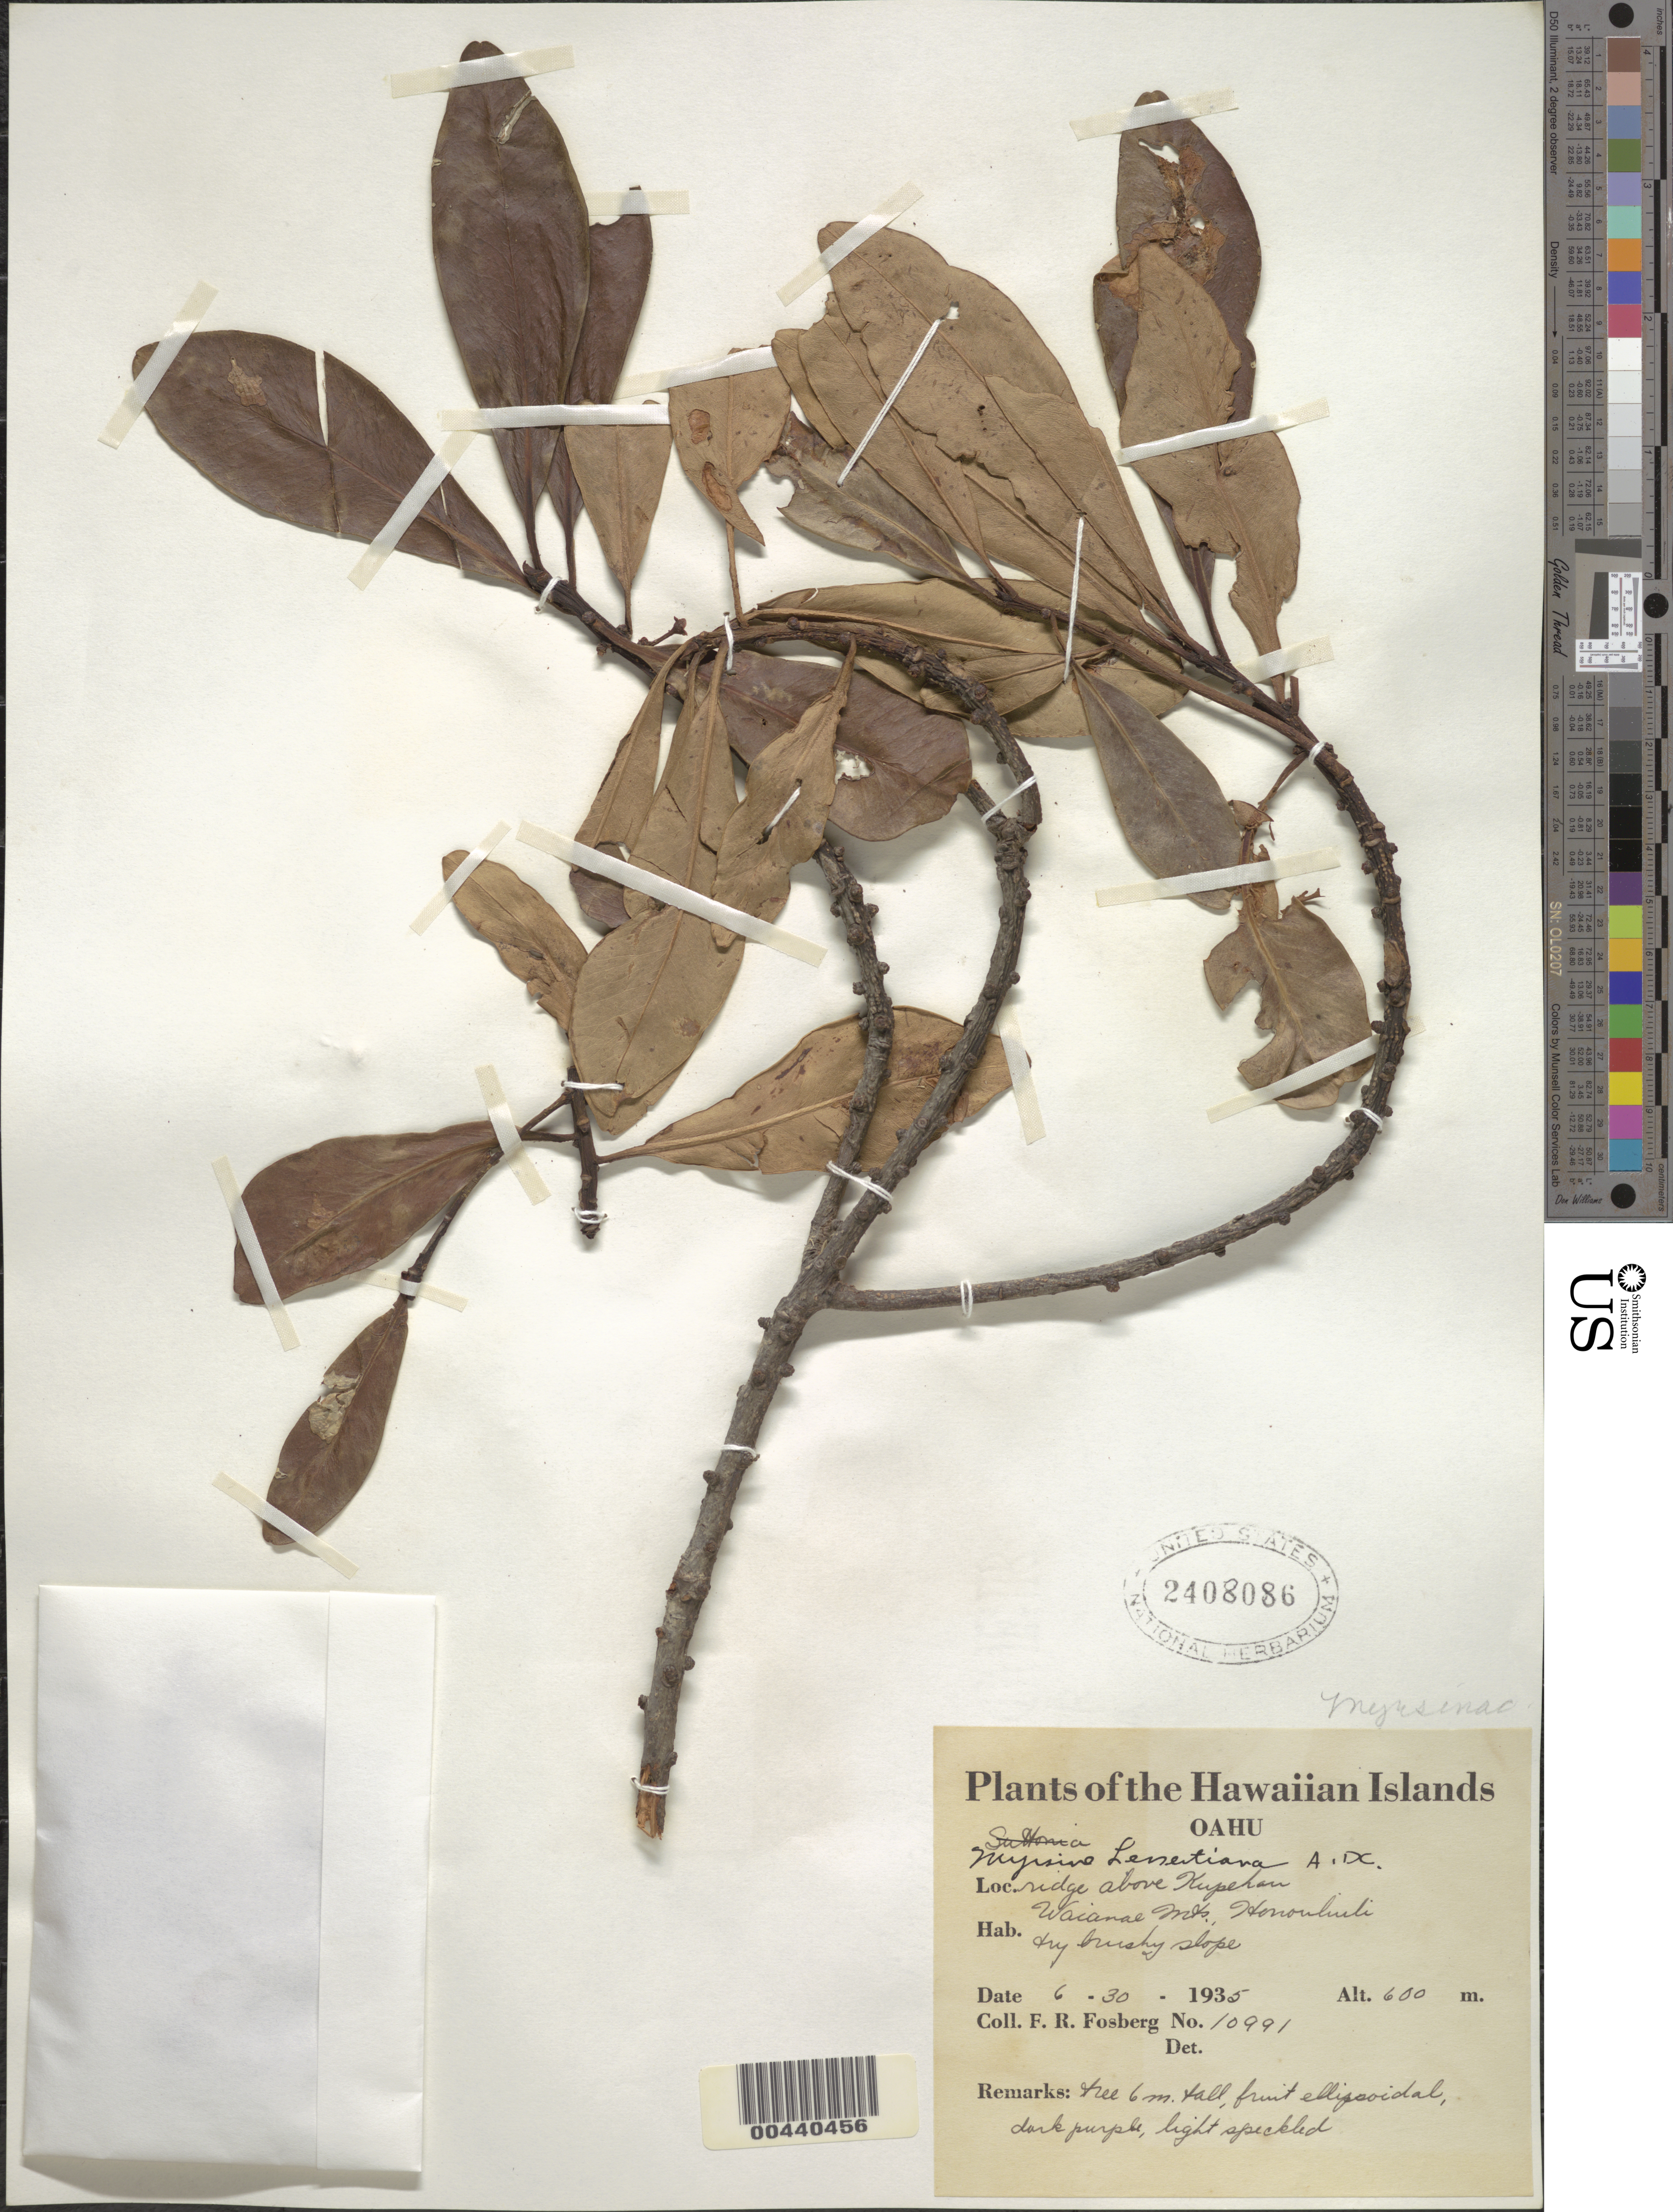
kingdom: Plantae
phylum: Tracheophyta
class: Magnoliopsida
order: Ericales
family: Primulaceae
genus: Myrsine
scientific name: Myrsine lessertiana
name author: A. DC.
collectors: F. R. Fosberg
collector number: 10991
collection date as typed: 30 Jun 1935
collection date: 1935-06-30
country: United States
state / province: Hawaii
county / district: Honolulu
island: Oahu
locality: Ridge above Kupehau, Waianae Mts., Honouliuli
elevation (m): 600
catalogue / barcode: US 2408086